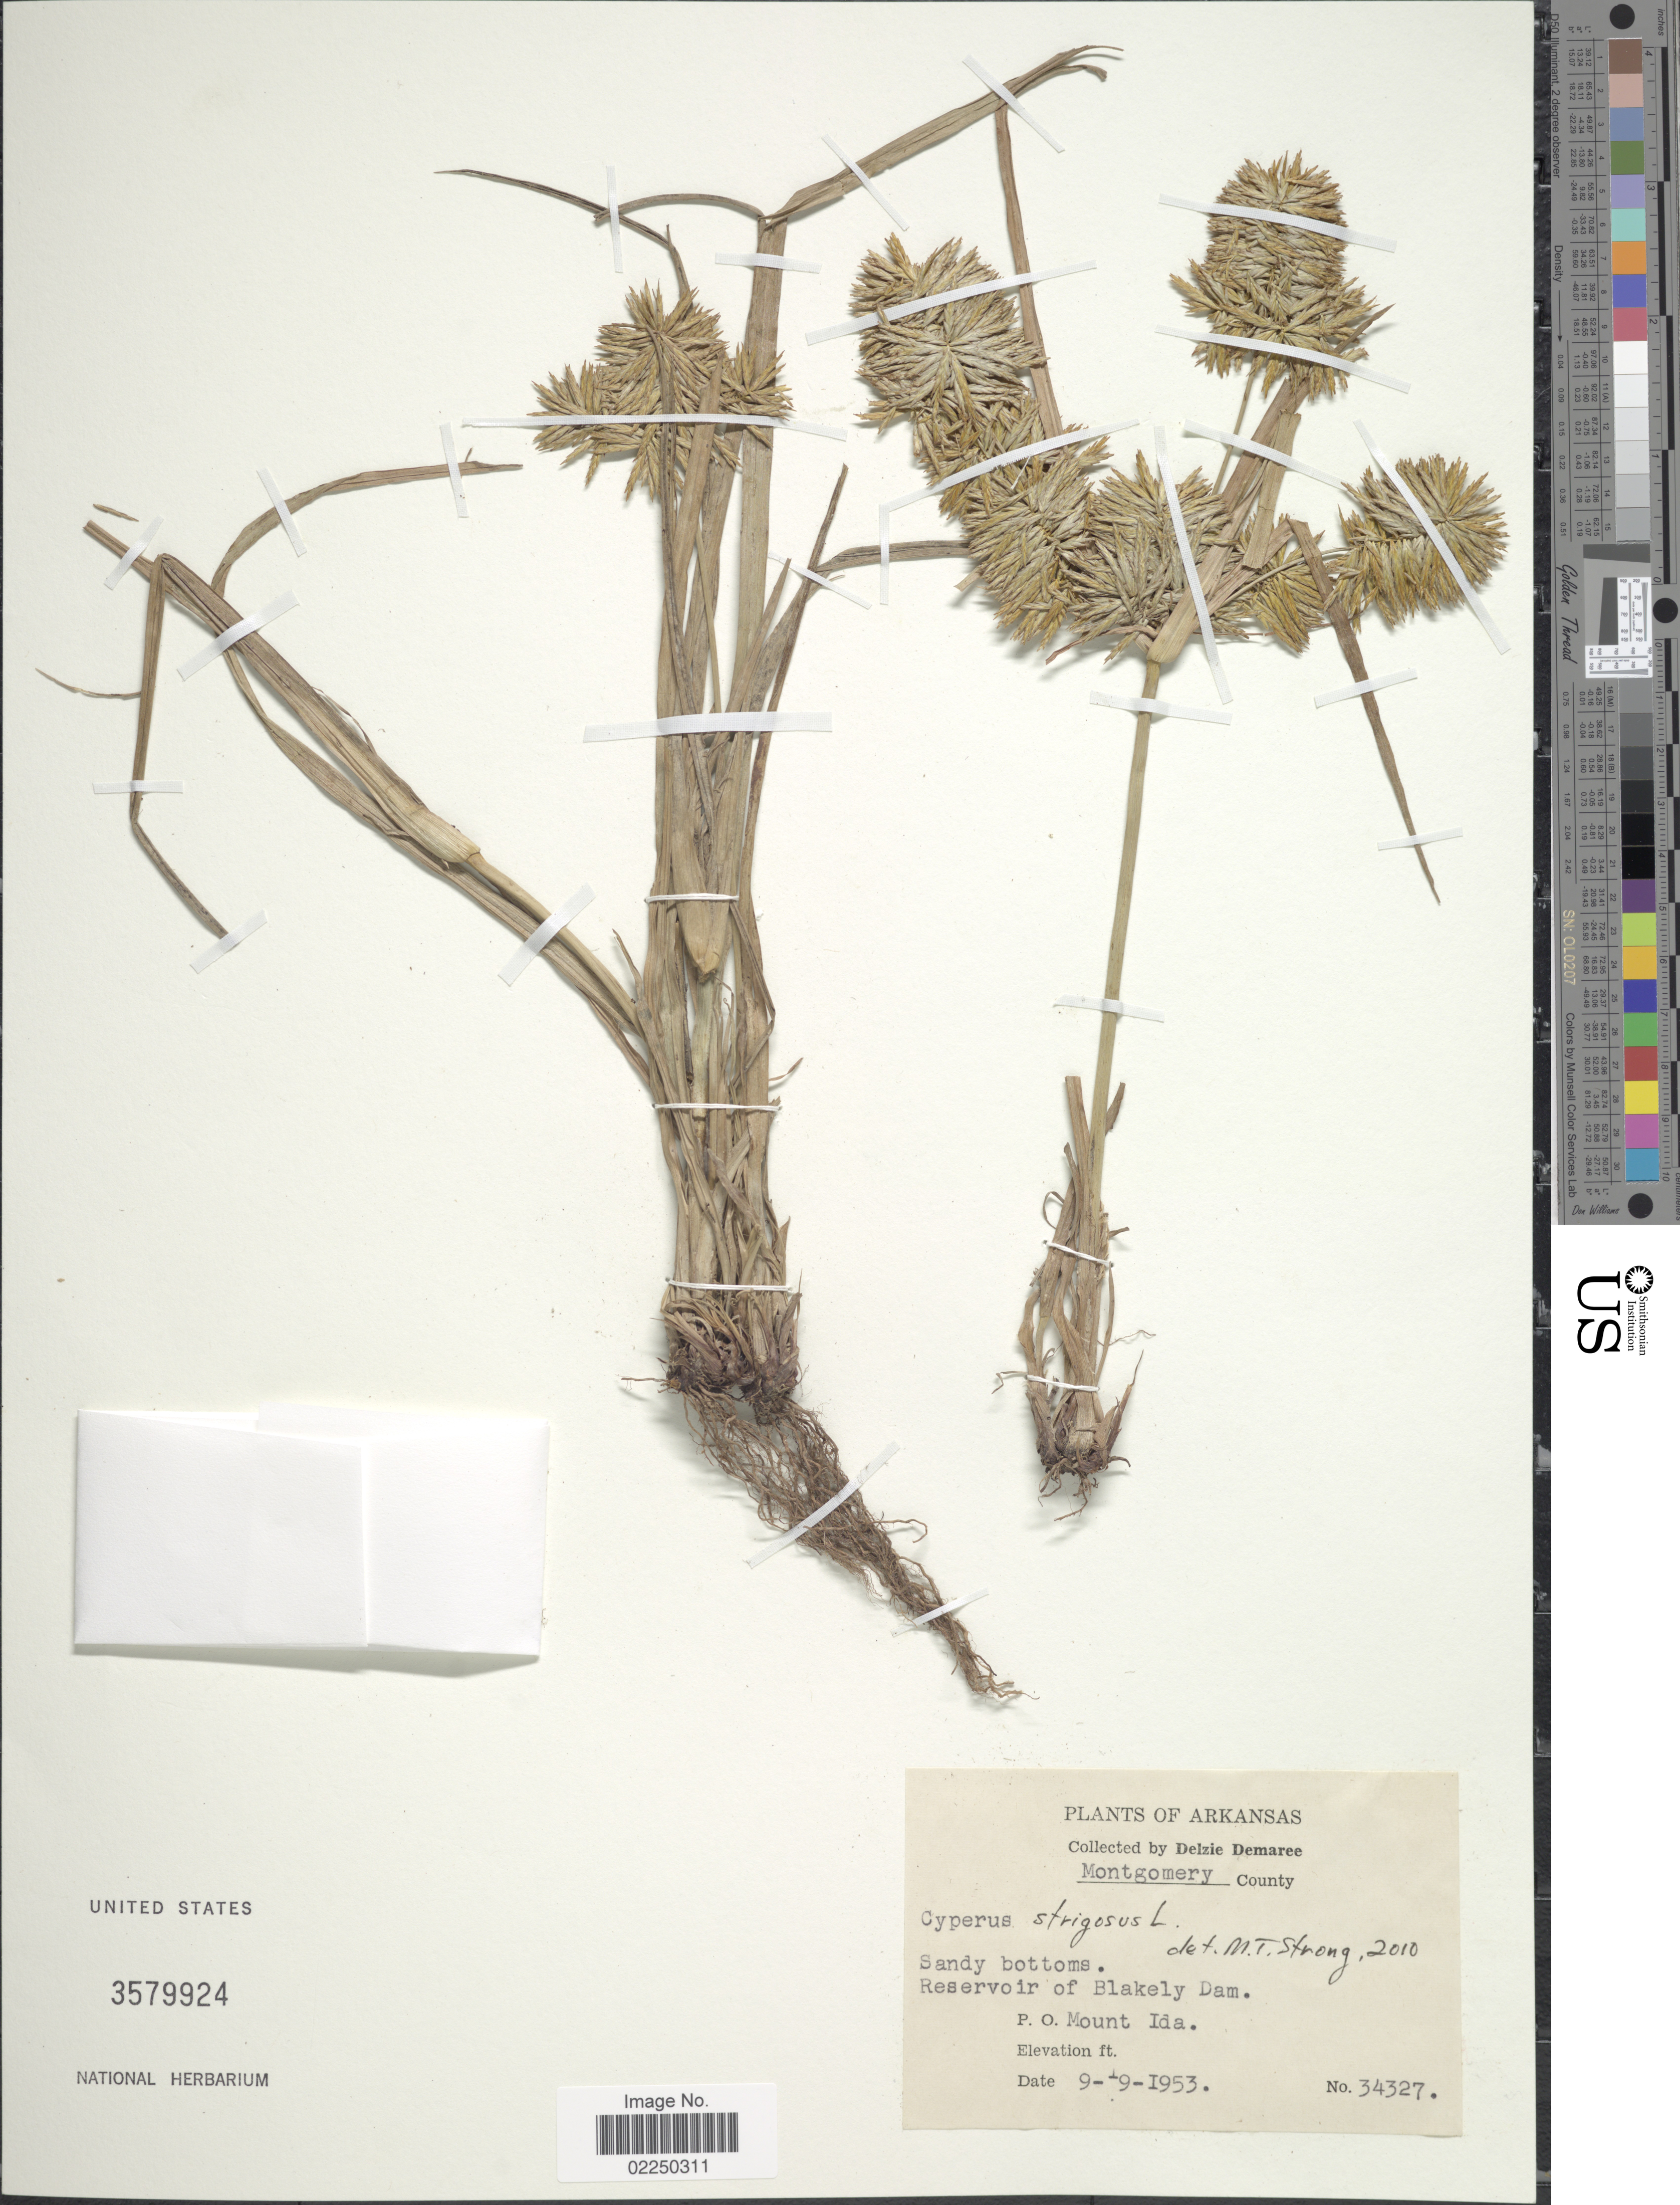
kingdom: Plantae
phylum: Tracheophyta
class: Liliopsida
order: Poales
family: Cyperaceae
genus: Cyperus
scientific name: Cyperus strigosus L.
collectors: D. Demaree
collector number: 34327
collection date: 1953-09-19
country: United States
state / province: Arkansas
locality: Montgomery County, sandy bottoms, reservoir of Blakely Dam, P.O. Mount Ida.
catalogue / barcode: US 3579924